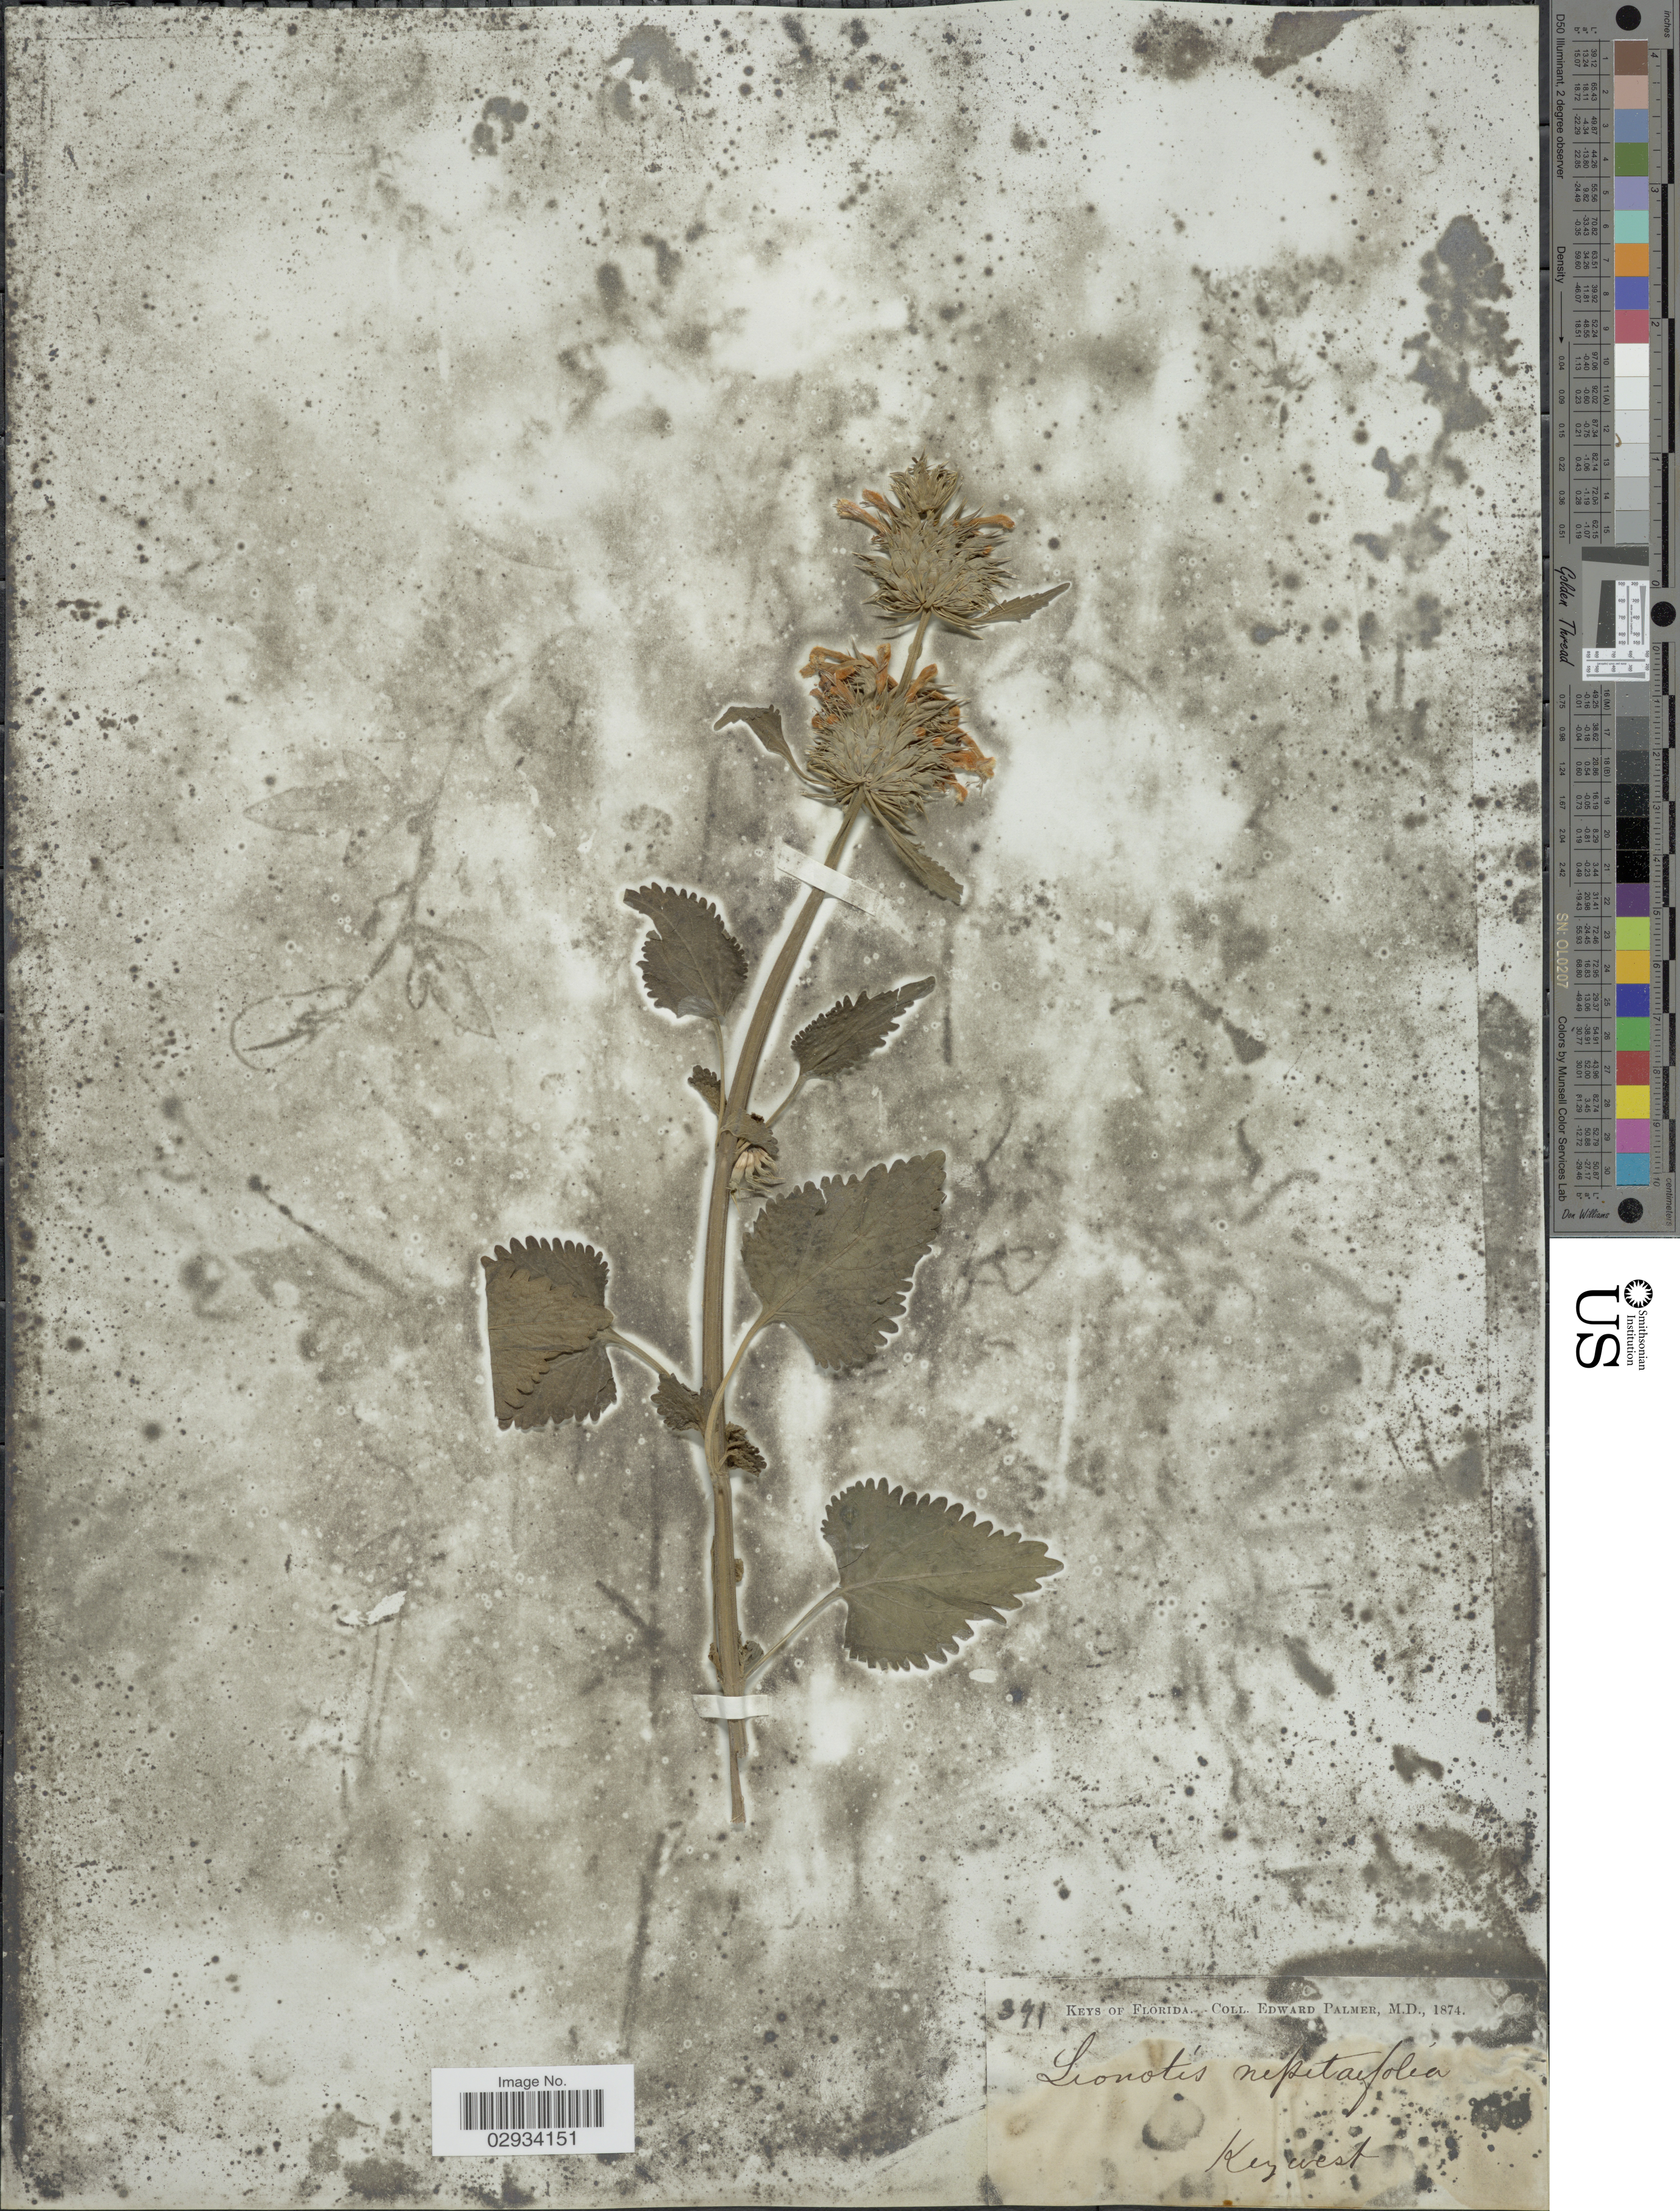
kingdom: Plantae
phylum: Tracheophyta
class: Magnoliopsida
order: Lamiales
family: Lamiaceae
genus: Leonotis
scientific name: Leonotis nepetifolia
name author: (L.) R. Br.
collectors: E. Palmer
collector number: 341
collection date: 1874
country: United States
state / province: Florida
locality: Keys of Florida. Key West.